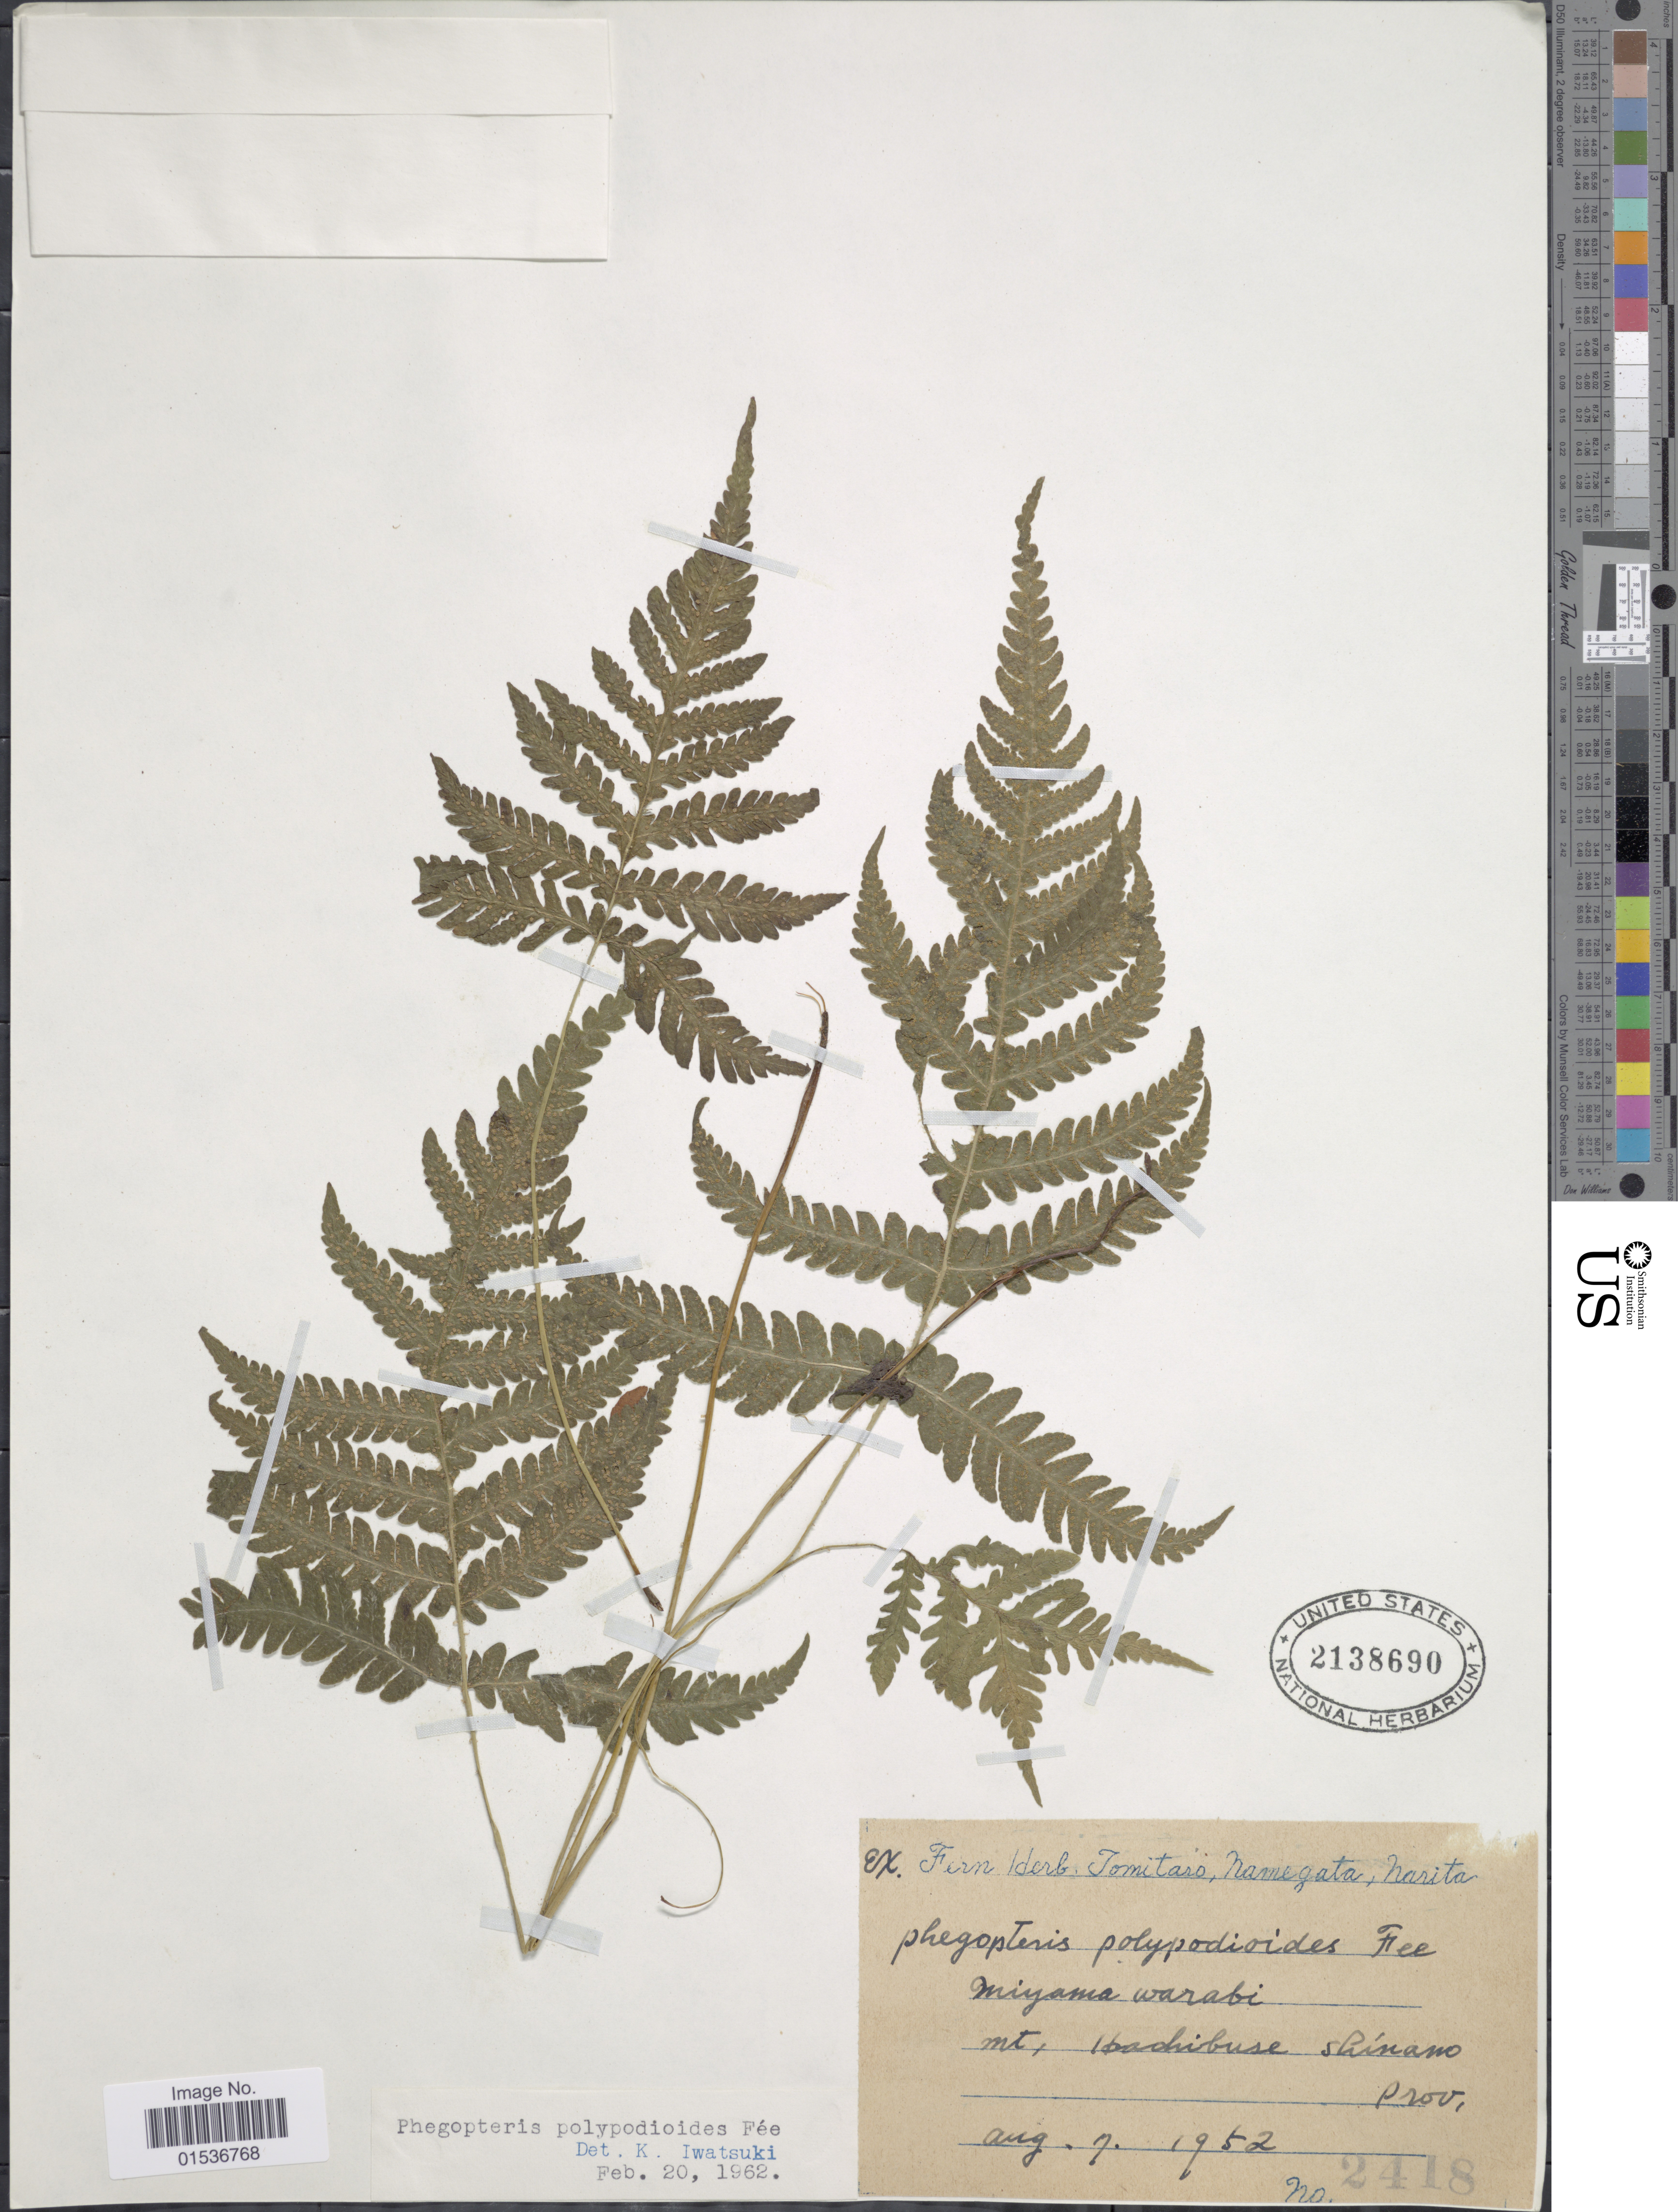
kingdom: Plantae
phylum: Tracheophyta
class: Polypodiopsida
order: Polypodiales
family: Thelypteridaceae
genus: Phegopteris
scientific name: Phegopteris oreopteris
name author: (Ehrh.) Fée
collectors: ex herb. Tomitaro Namegata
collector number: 2418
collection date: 1952-08-07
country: Japan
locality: Mt. Hachibuse, Shinamo Prov.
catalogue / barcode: US 2138690